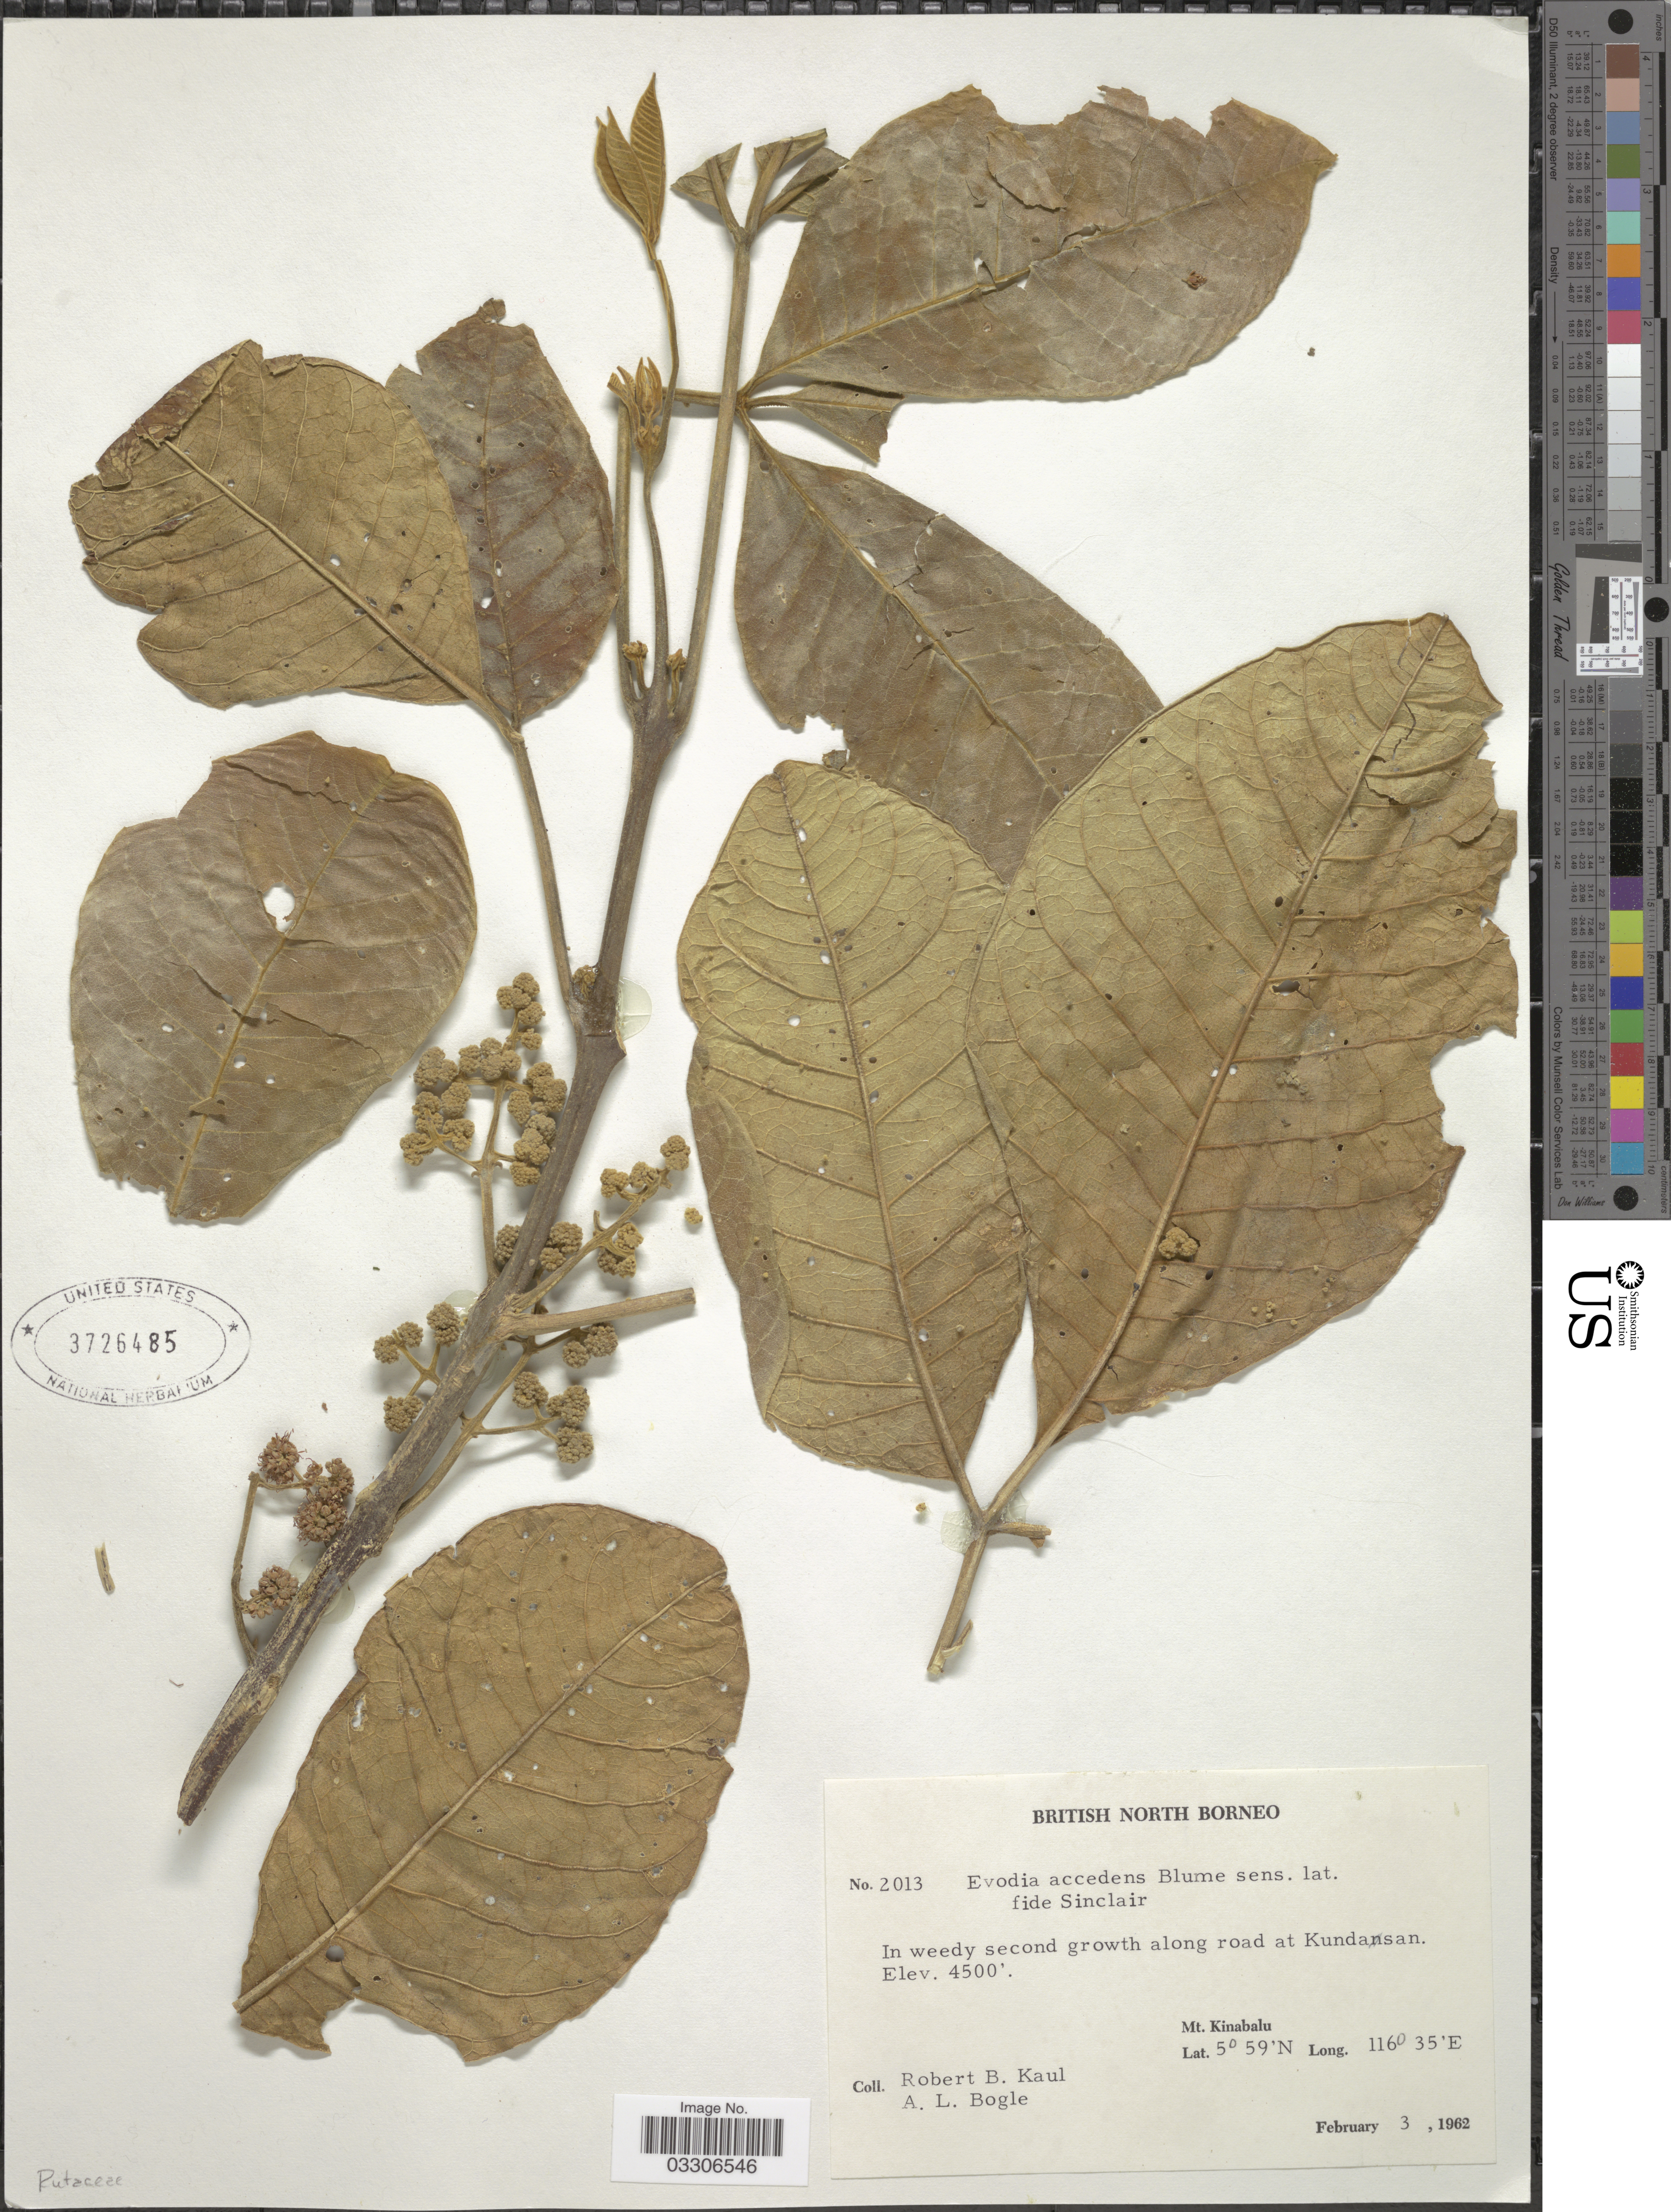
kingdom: Plantae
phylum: Tracheophyta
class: Magnoliopsida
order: Sapindales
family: Rutaceae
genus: Melicope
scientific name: Melicope accedens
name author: (Blume) T.G. Hartley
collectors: R. Kaul & Bogle, A.L.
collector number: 2013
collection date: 1962-02-03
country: Malaysia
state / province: Sabah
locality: British North Borneo. In weedy second growth along road at Kundansan.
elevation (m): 1372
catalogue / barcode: US 3726485